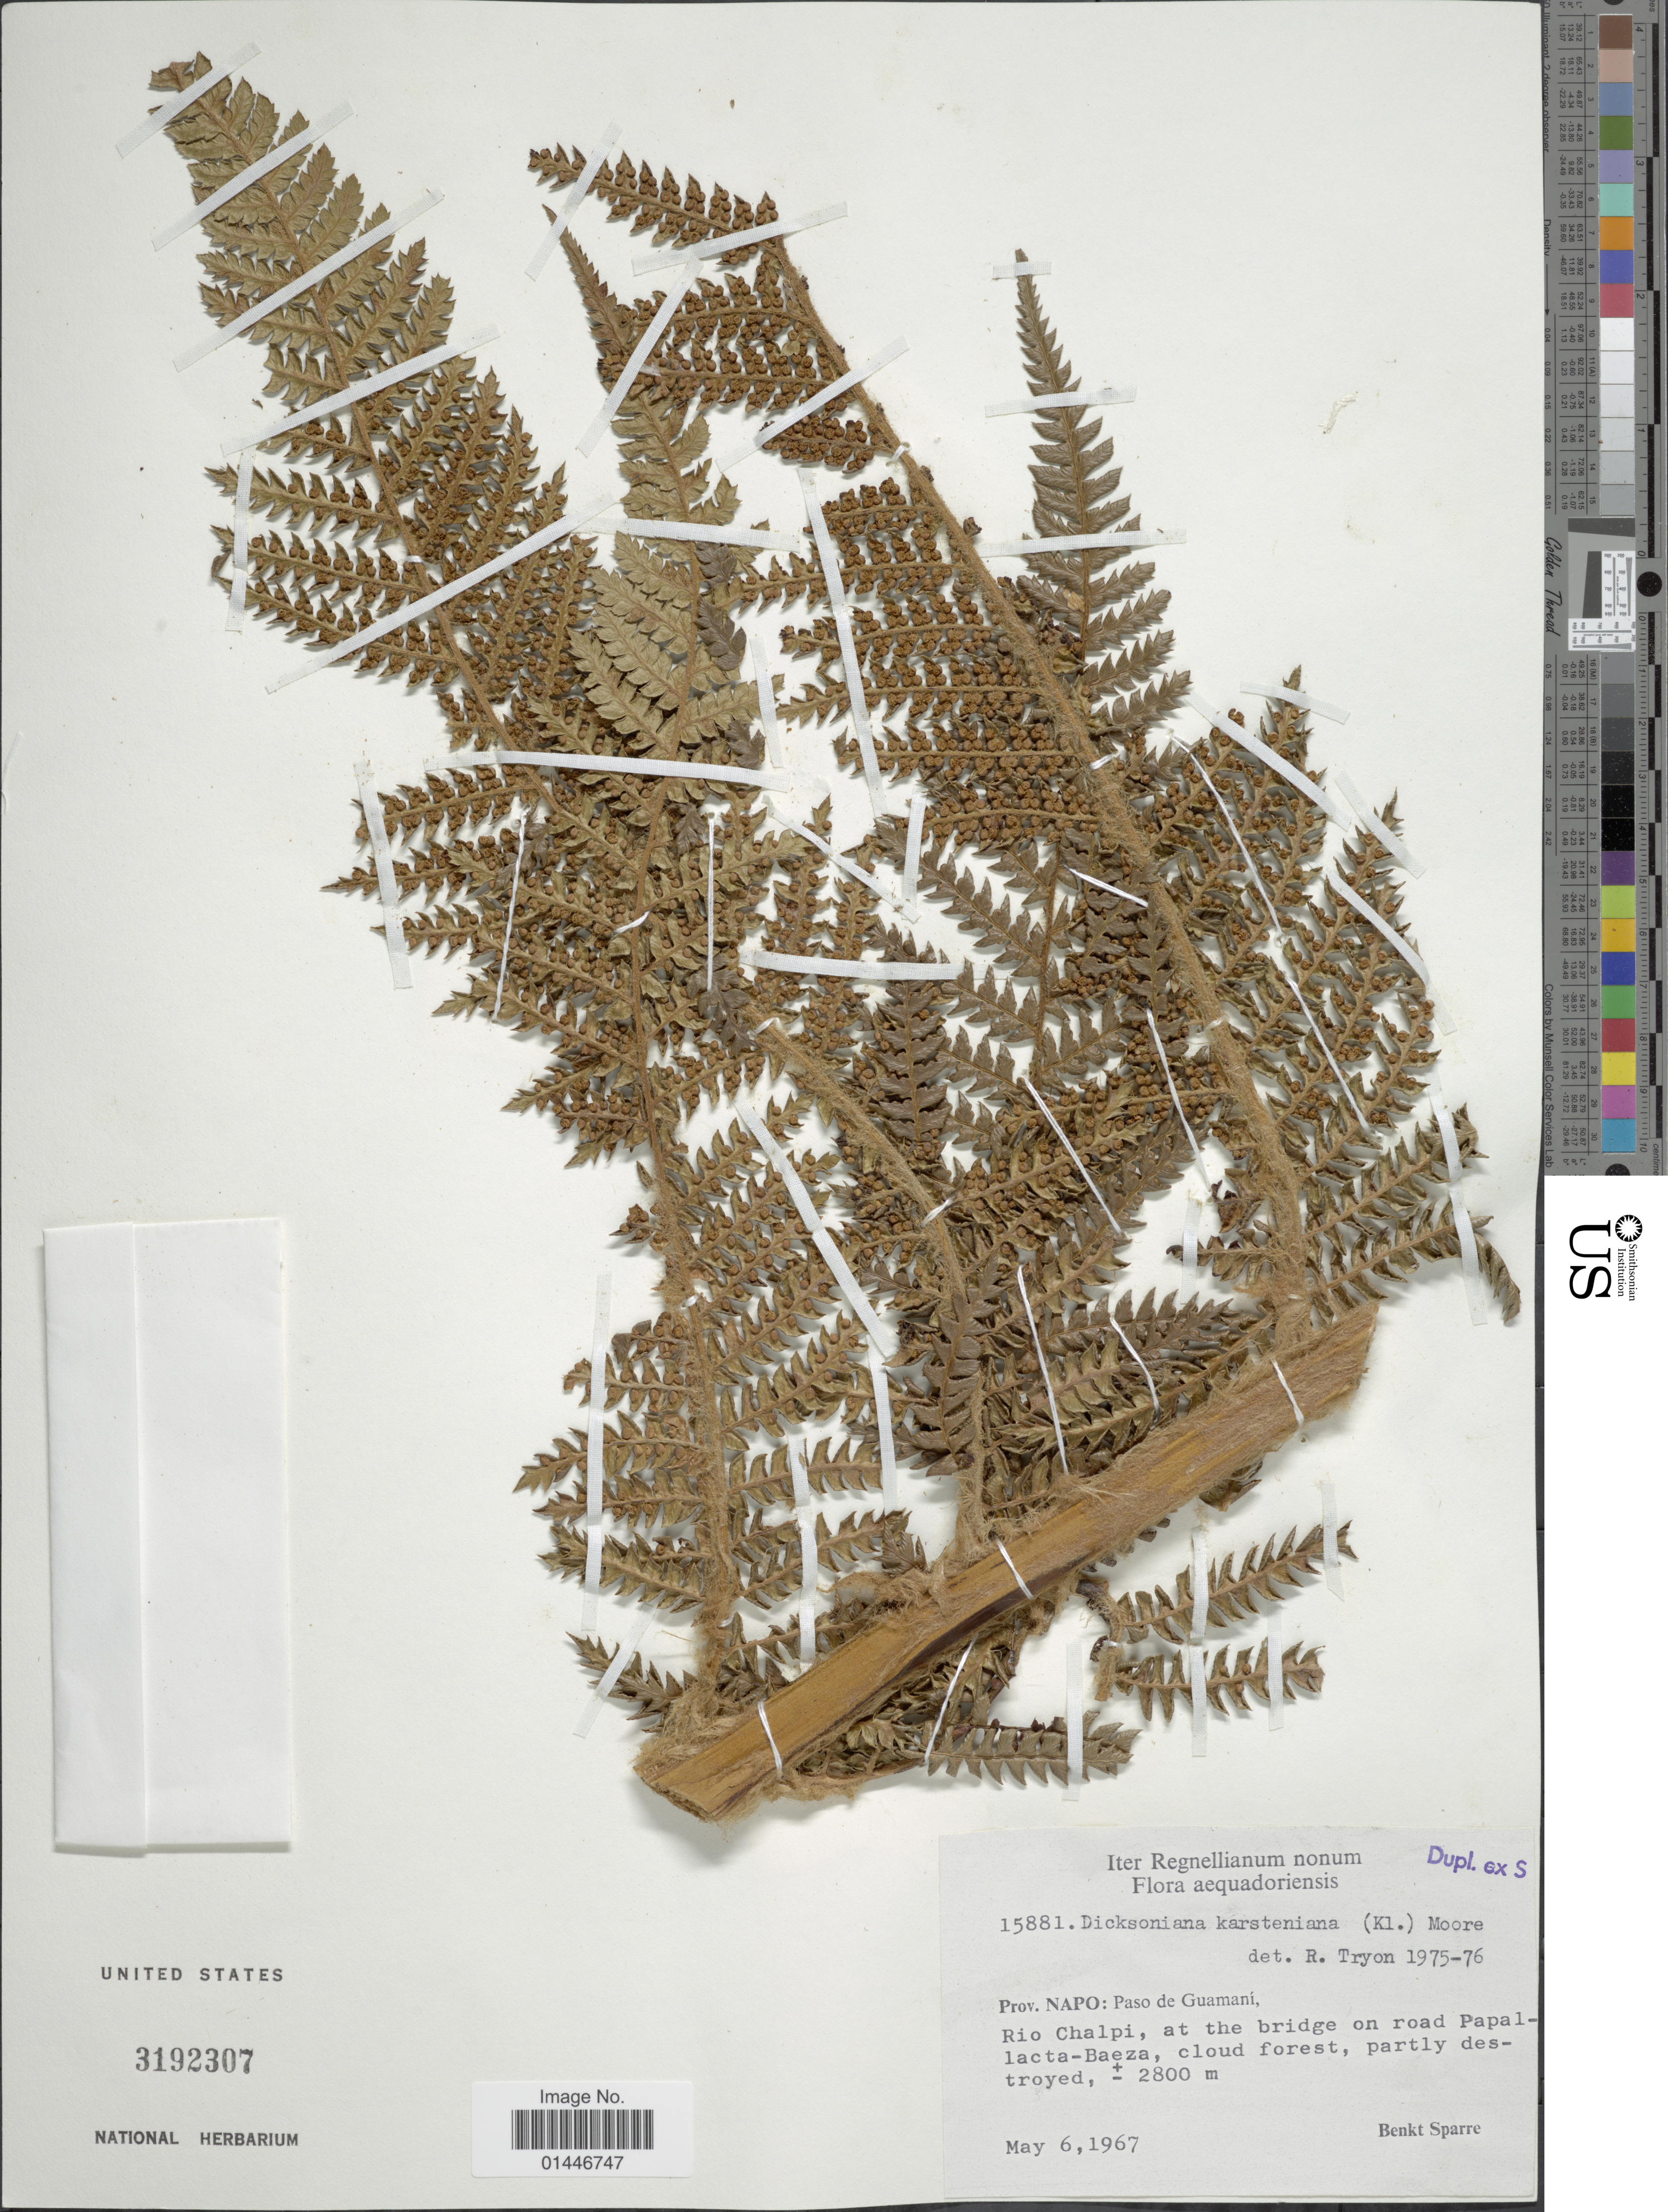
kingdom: Plantae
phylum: Tracheophyta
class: Polypodiopsida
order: Cyatheales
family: Dicksoniaceae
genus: Dicksonia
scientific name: Dicksonia karsteniana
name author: Klotzsch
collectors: B. Sparre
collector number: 15881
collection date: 1967-05-06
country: Ecuador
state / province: Napo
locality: Paso de Guamani, Rio Chalpi, at the bridge on road Papallacta-Baeza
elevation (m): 2800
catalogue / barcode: US 3192307